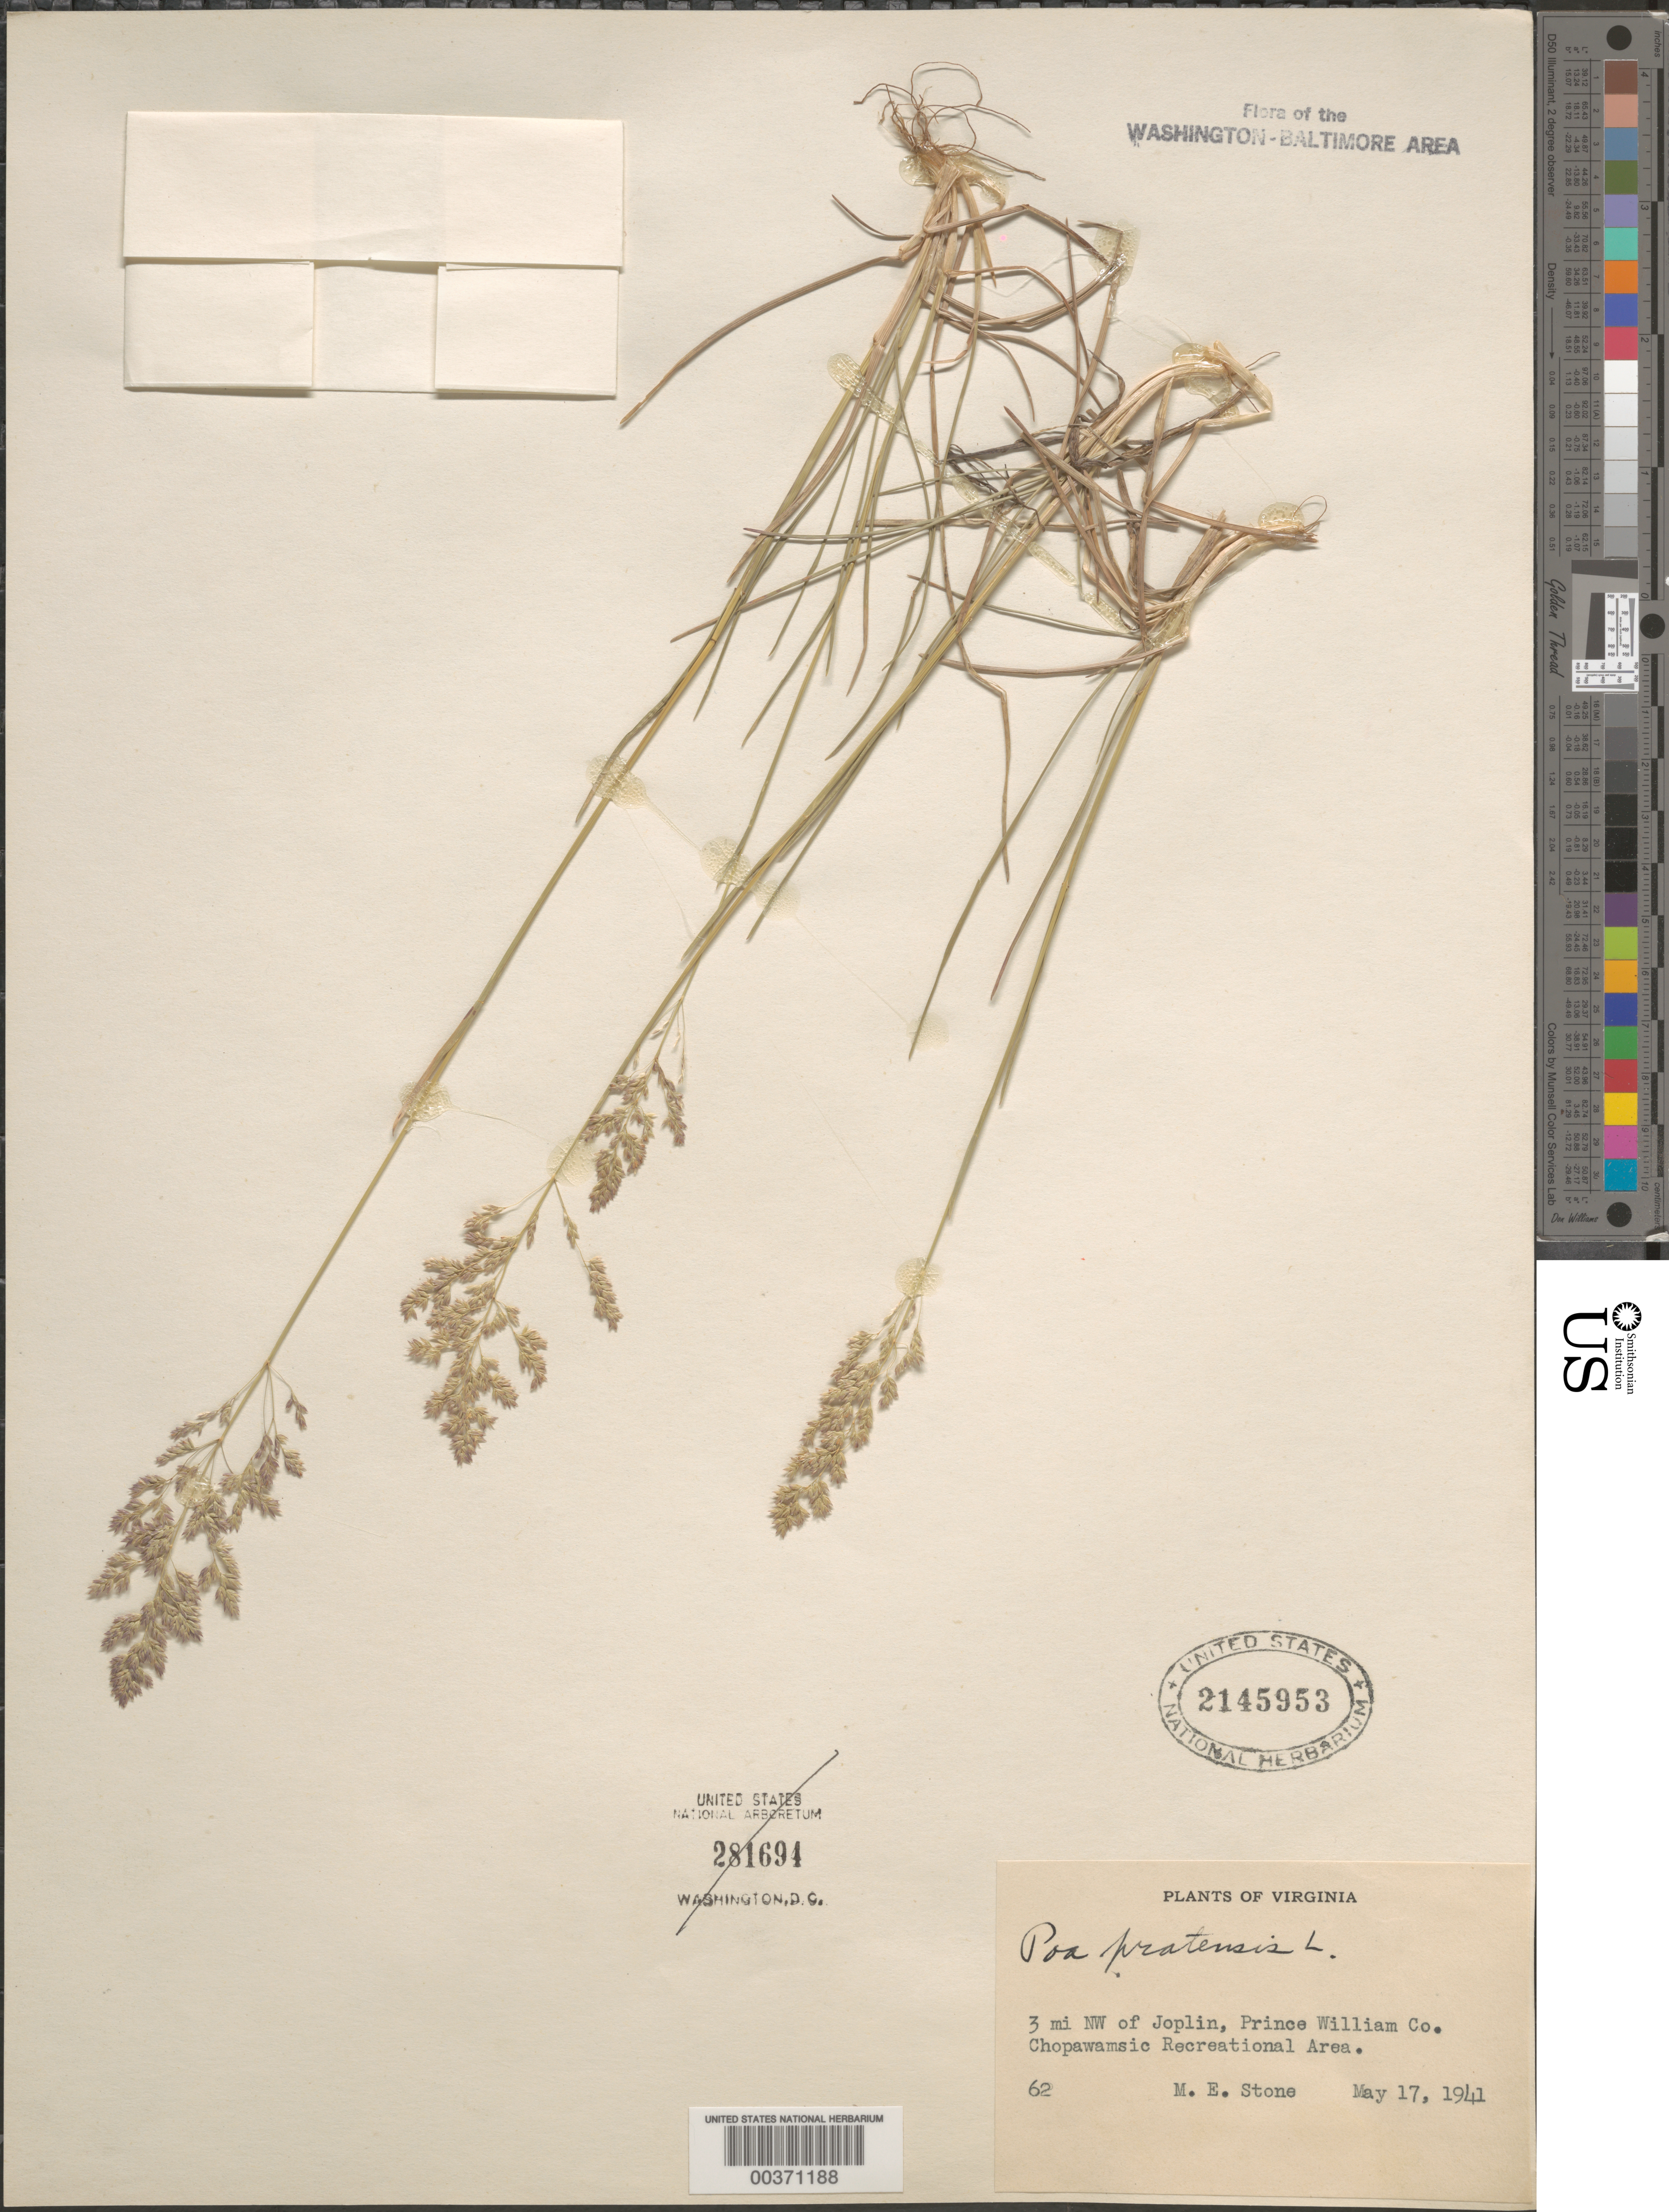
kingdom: Plantae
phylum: Tracheophyta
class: Liliopsida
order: Poales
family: Poaceae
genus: Poa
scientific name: Poa pratensis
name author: L.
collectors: M. E. Stone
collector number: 62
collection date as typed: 17 May 1941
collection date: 1941-05-17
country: United States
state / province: Virginia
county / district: Prince William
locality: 3 miles of Joplin, Chopawamsic Recreational area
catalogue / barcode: US 2145953